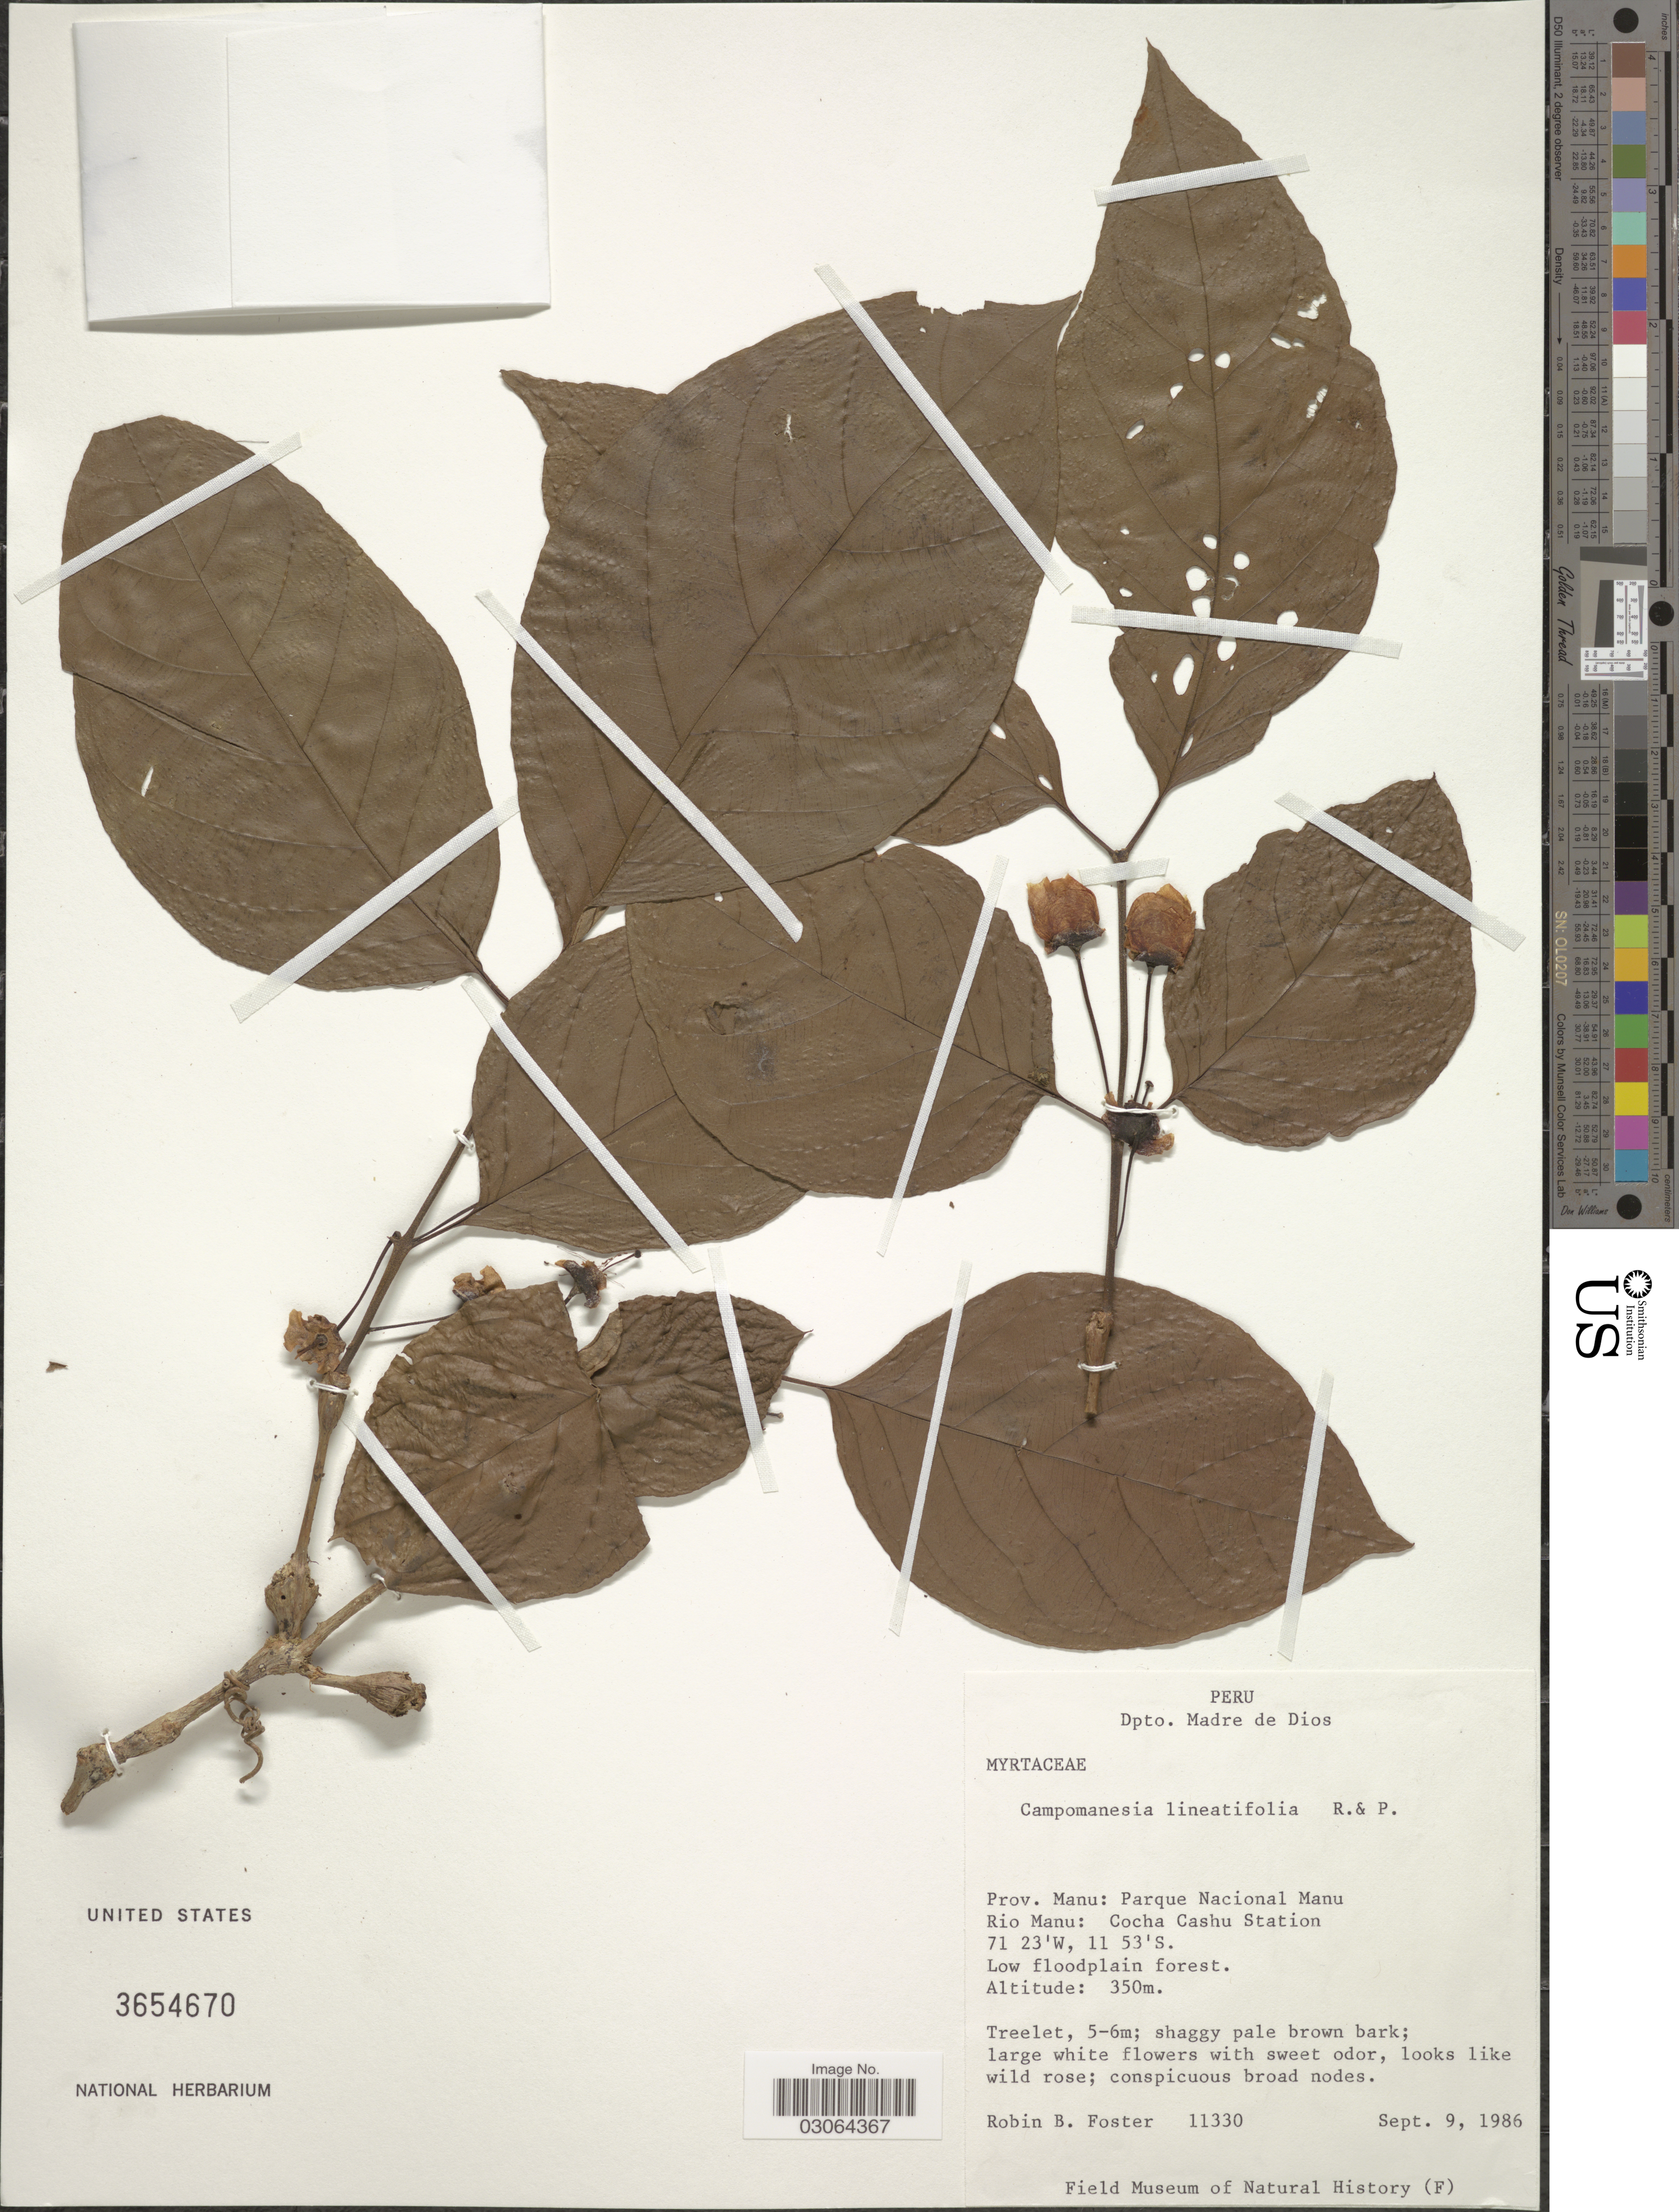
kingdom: Plantae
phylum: Tracheophyta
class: Magnoliopsida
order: Myrtales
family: Myrtaceae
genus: Campomanesia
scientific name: Campomanesia lineatifolia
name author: Ruiz & Pav.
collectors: R. B. Foster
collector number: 11330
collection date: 1986-09-09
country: Peru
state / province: Madre de Dios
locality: Dpto. Madre de Dios, Prov. Manu: Parque Nacional Manu, Rio Manu: Cocha Cashu Station.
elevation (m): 350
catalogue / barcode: US 3654670